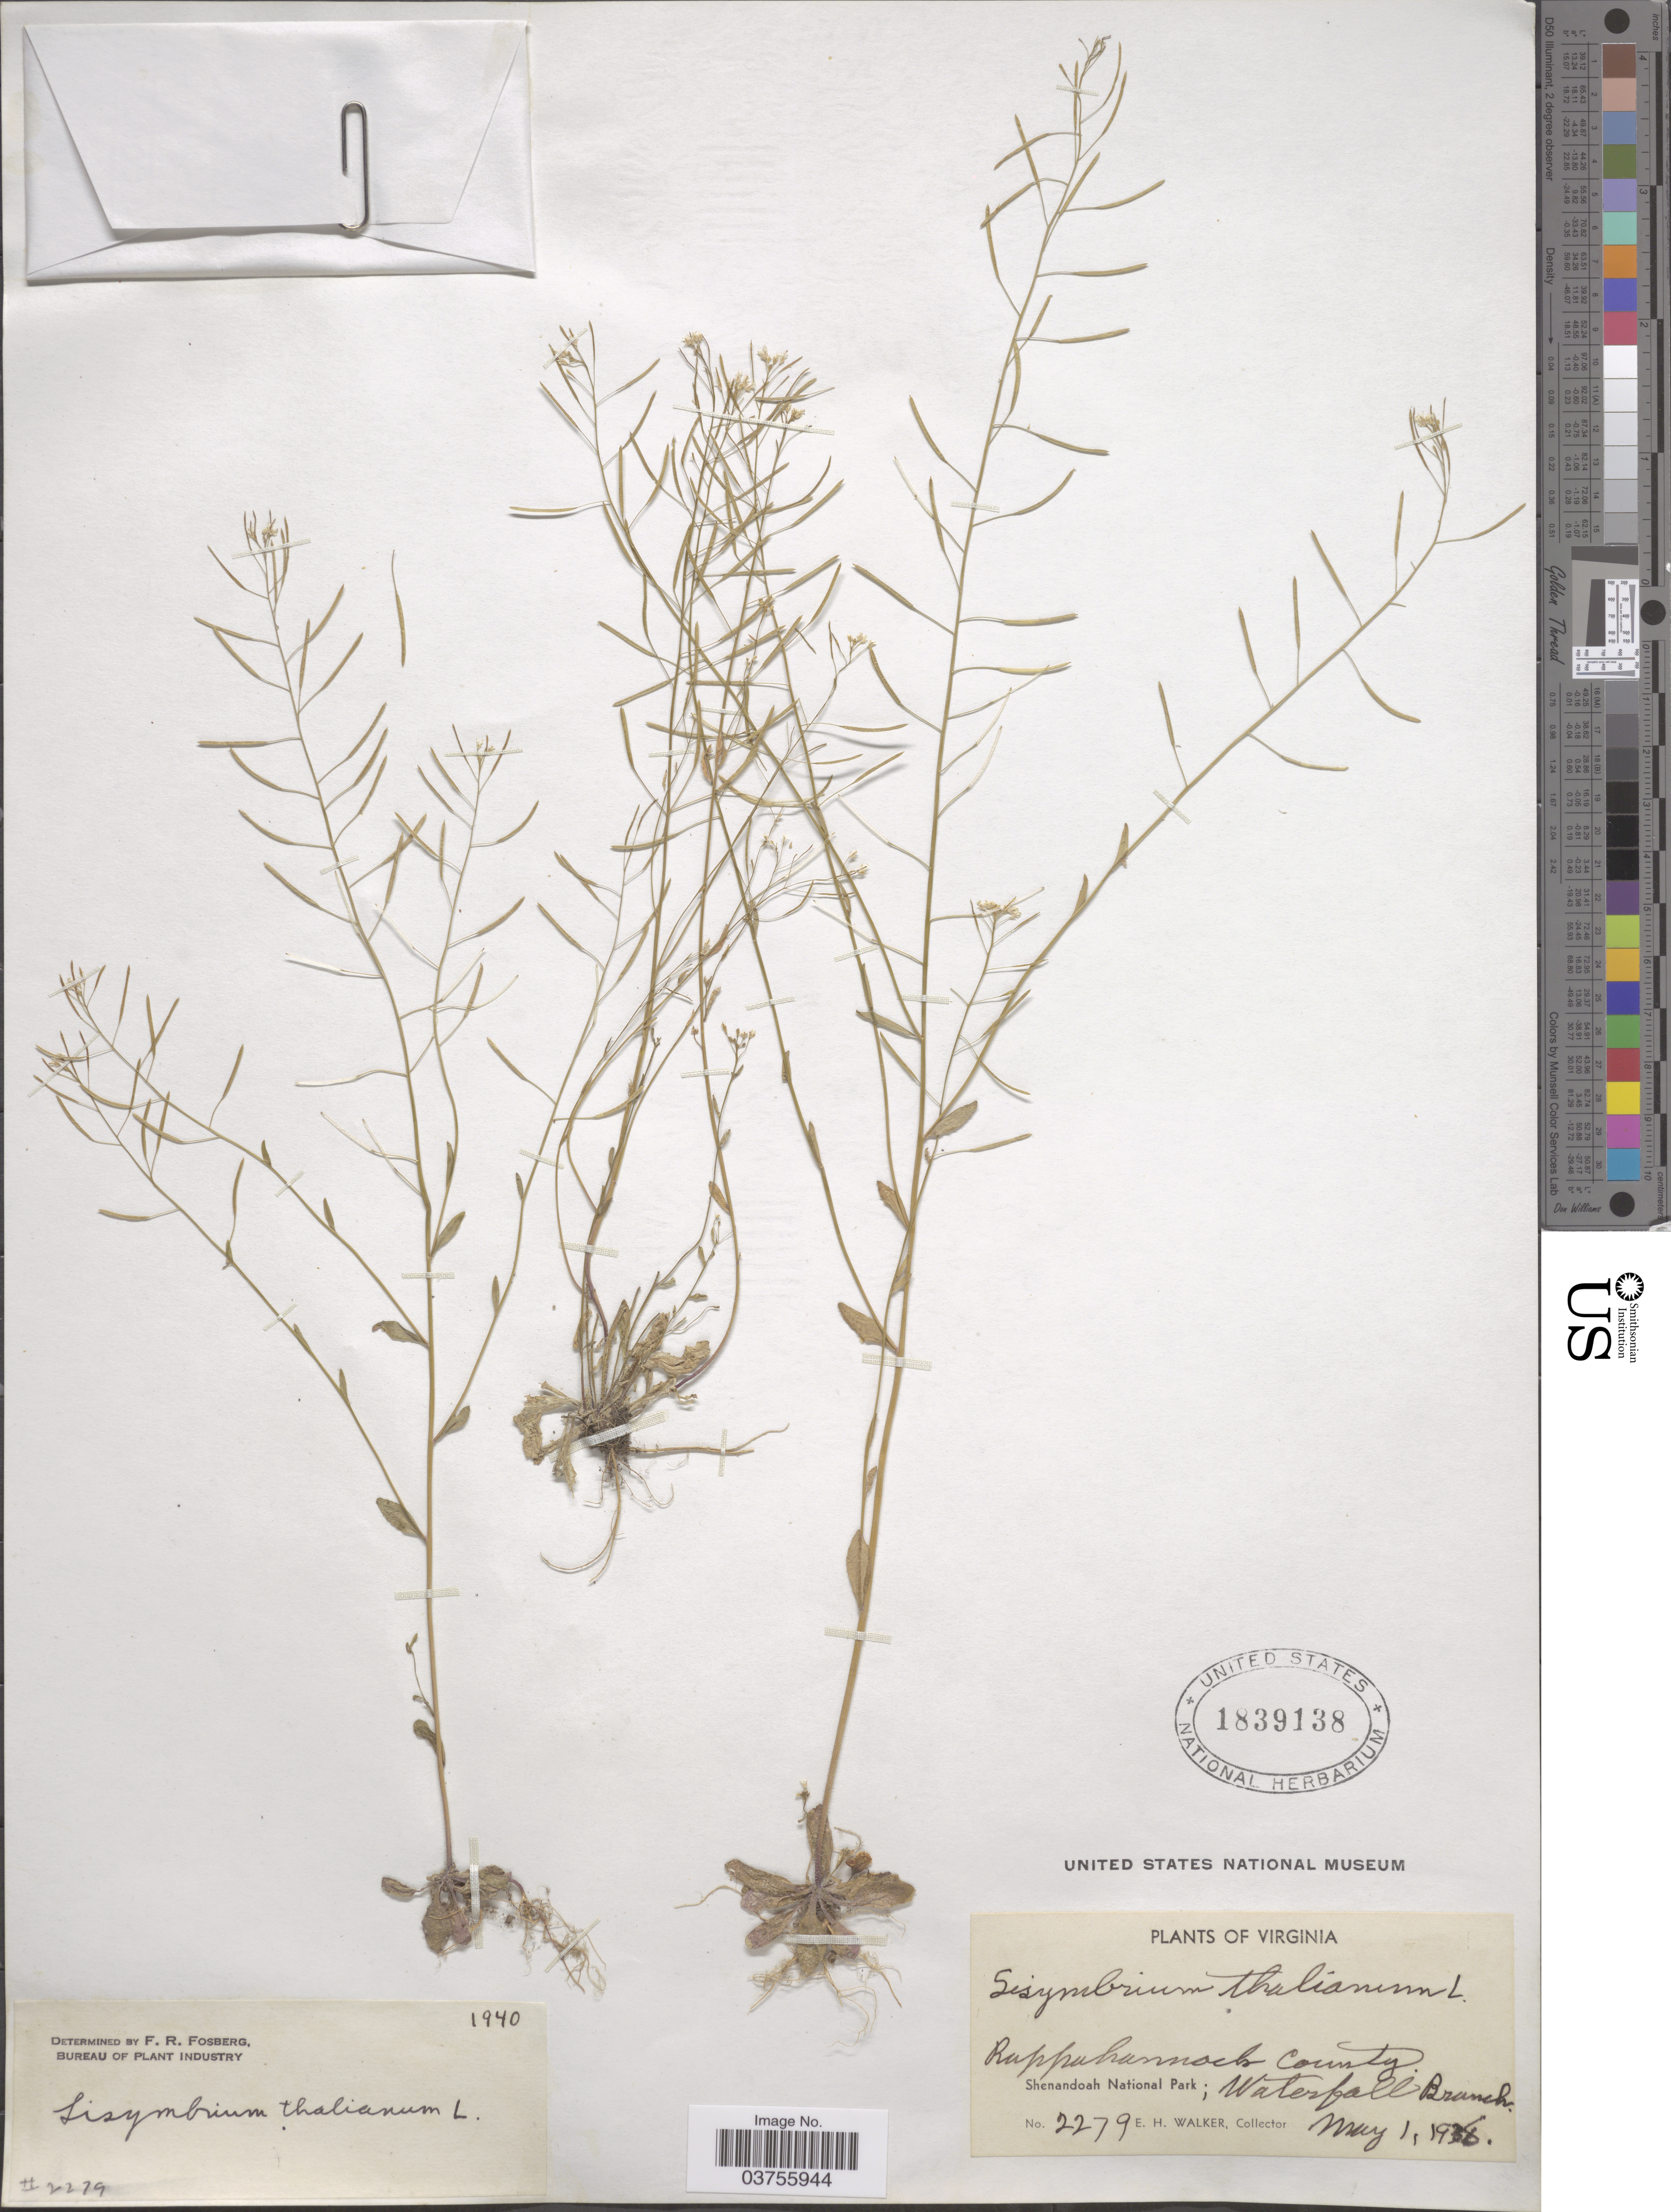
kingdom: Plantae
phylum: Tracheophyta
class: Magnoliopsida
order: Brassicales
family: Brassicaceae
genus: Arabidopsis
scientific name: Arabidopsis thaliana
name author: (L.) Heynh.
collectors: E. H. Walker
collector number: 2279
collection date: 1938-05-01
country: United States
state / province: Virginia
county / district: Rappahannock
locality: Shenandoah National Park; Waterfall Branch.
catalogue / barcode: US 1839138